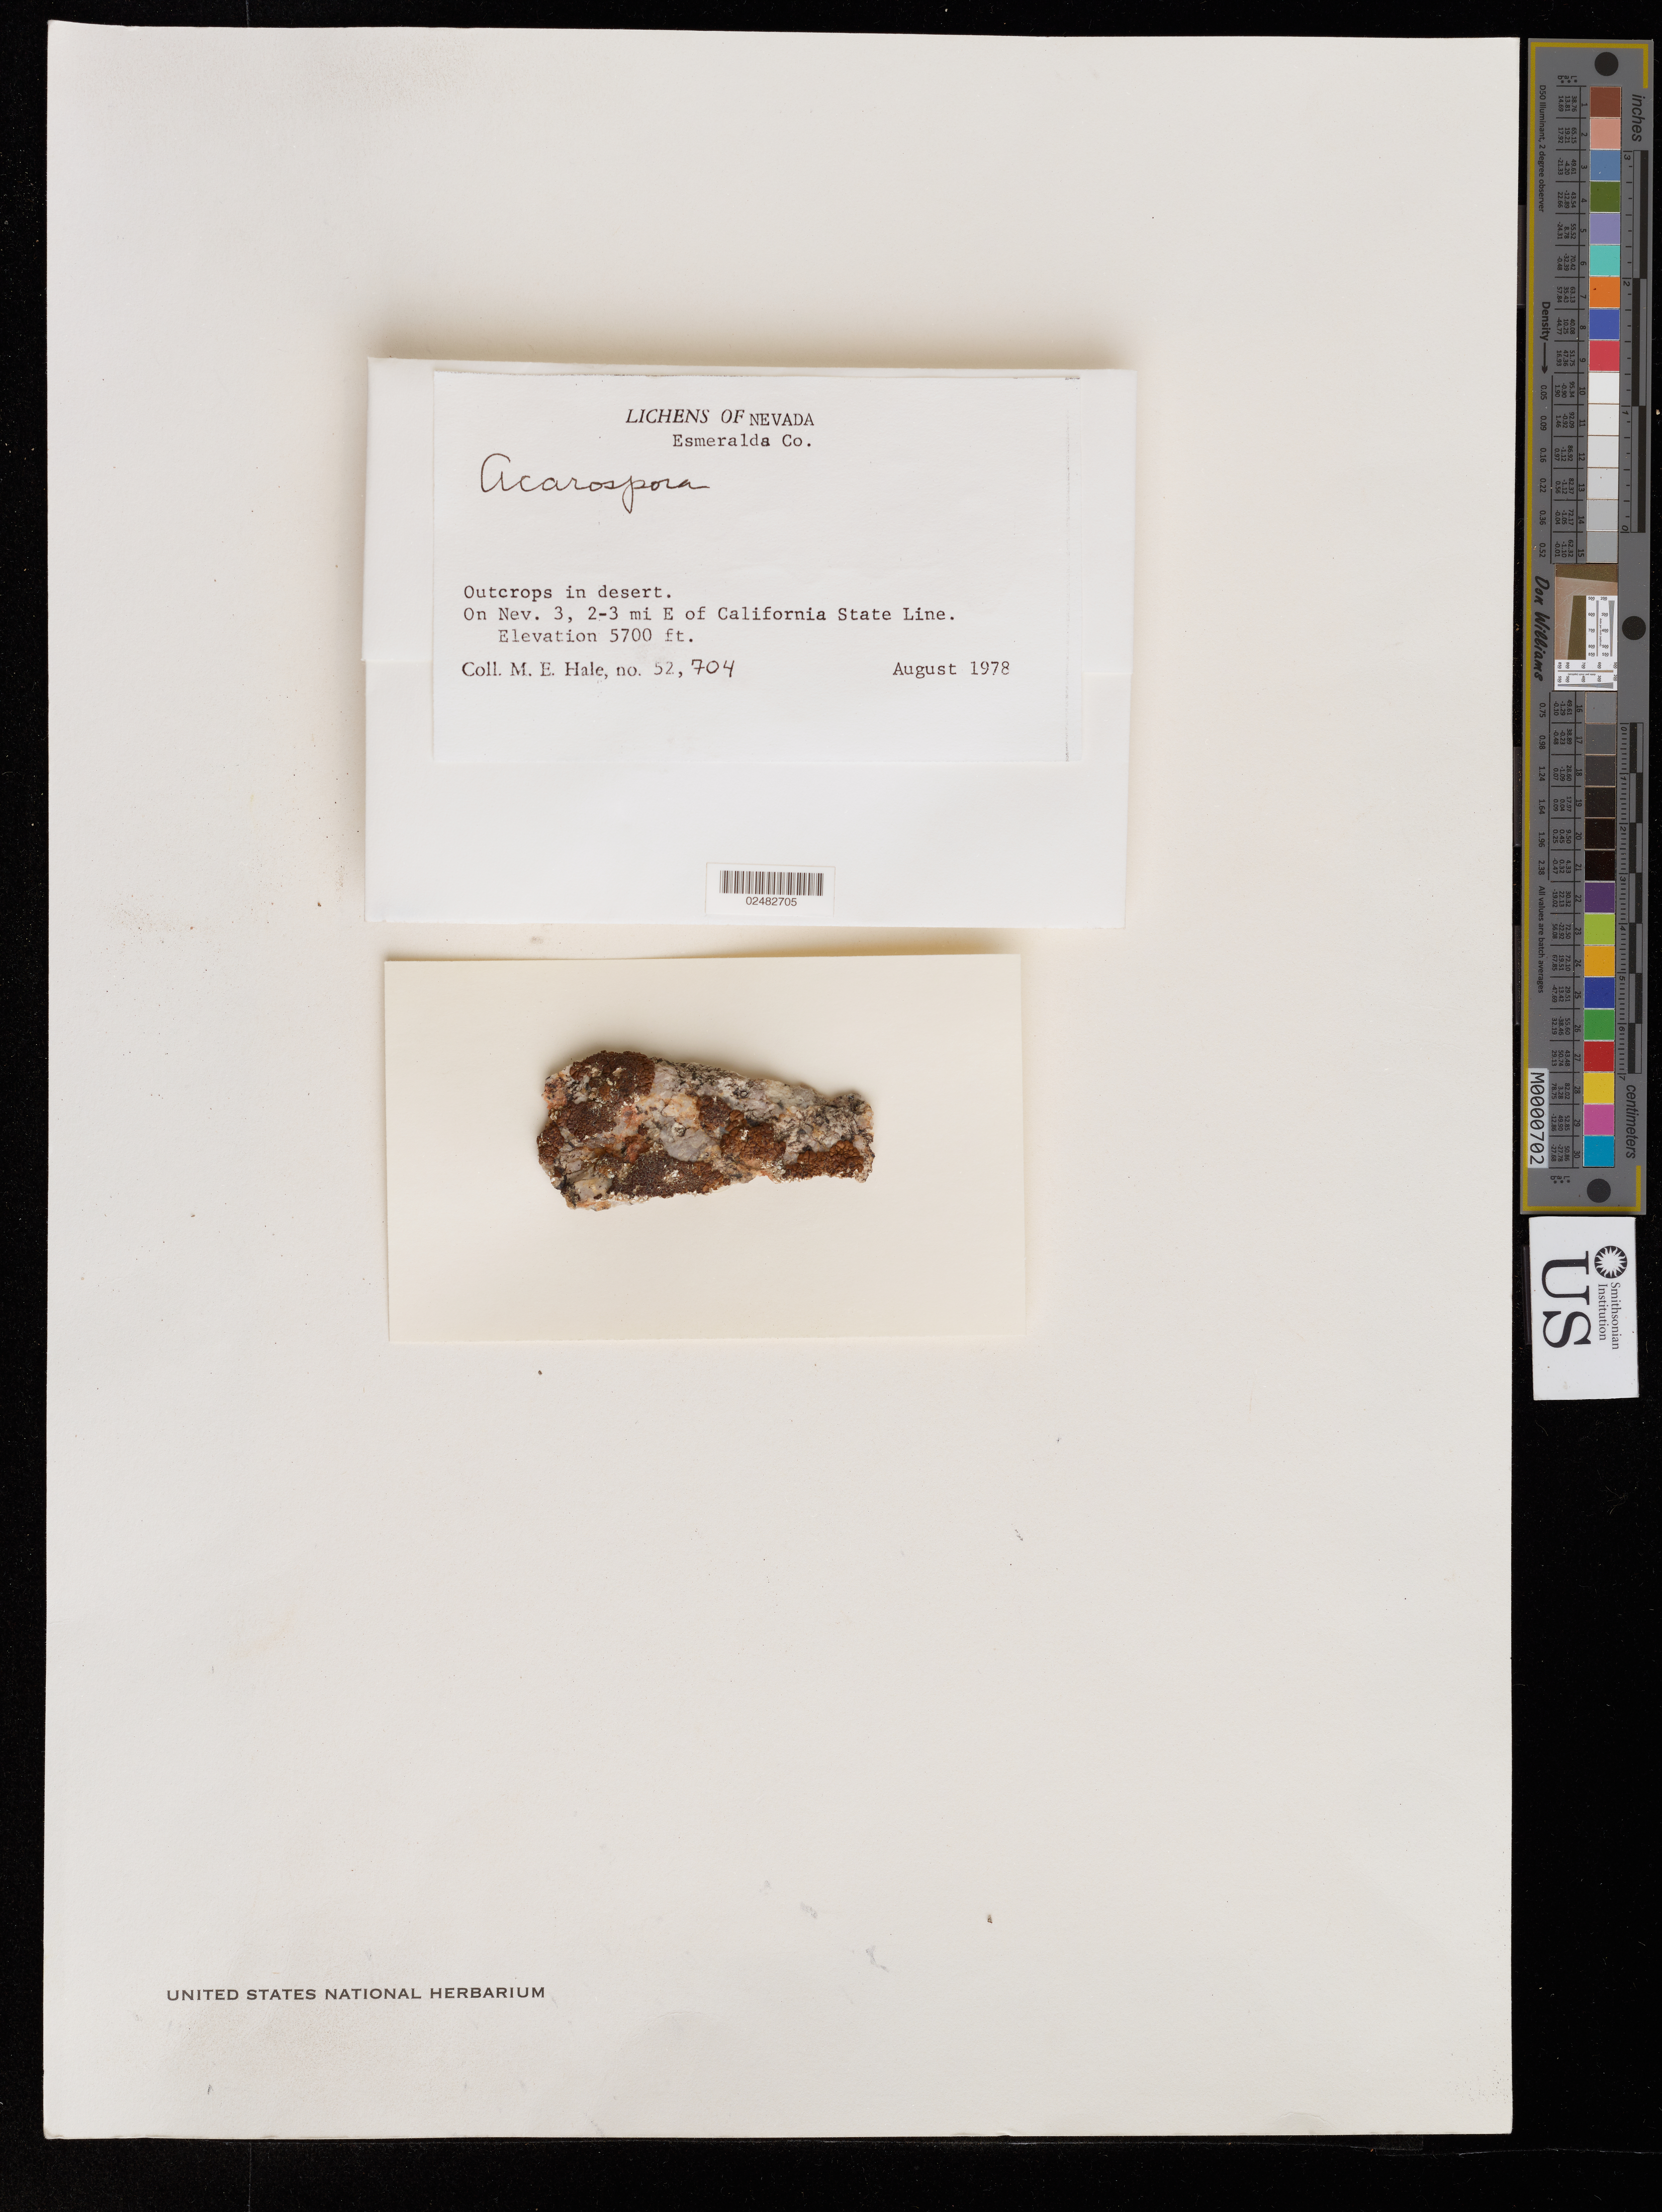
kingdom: Fungi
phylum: Ascomycota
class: Lecanoromycetes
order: Acarosporales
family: Acarosporaceae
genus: Acarospora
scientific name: Acarospora sp.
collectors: M. Hale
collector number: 52704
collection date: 1978-08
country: United States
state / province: Nevada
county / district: Esmeralda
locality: On Nev. 3, 2-3 mi. E of California State line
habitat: outcrops in desert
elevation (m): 1737